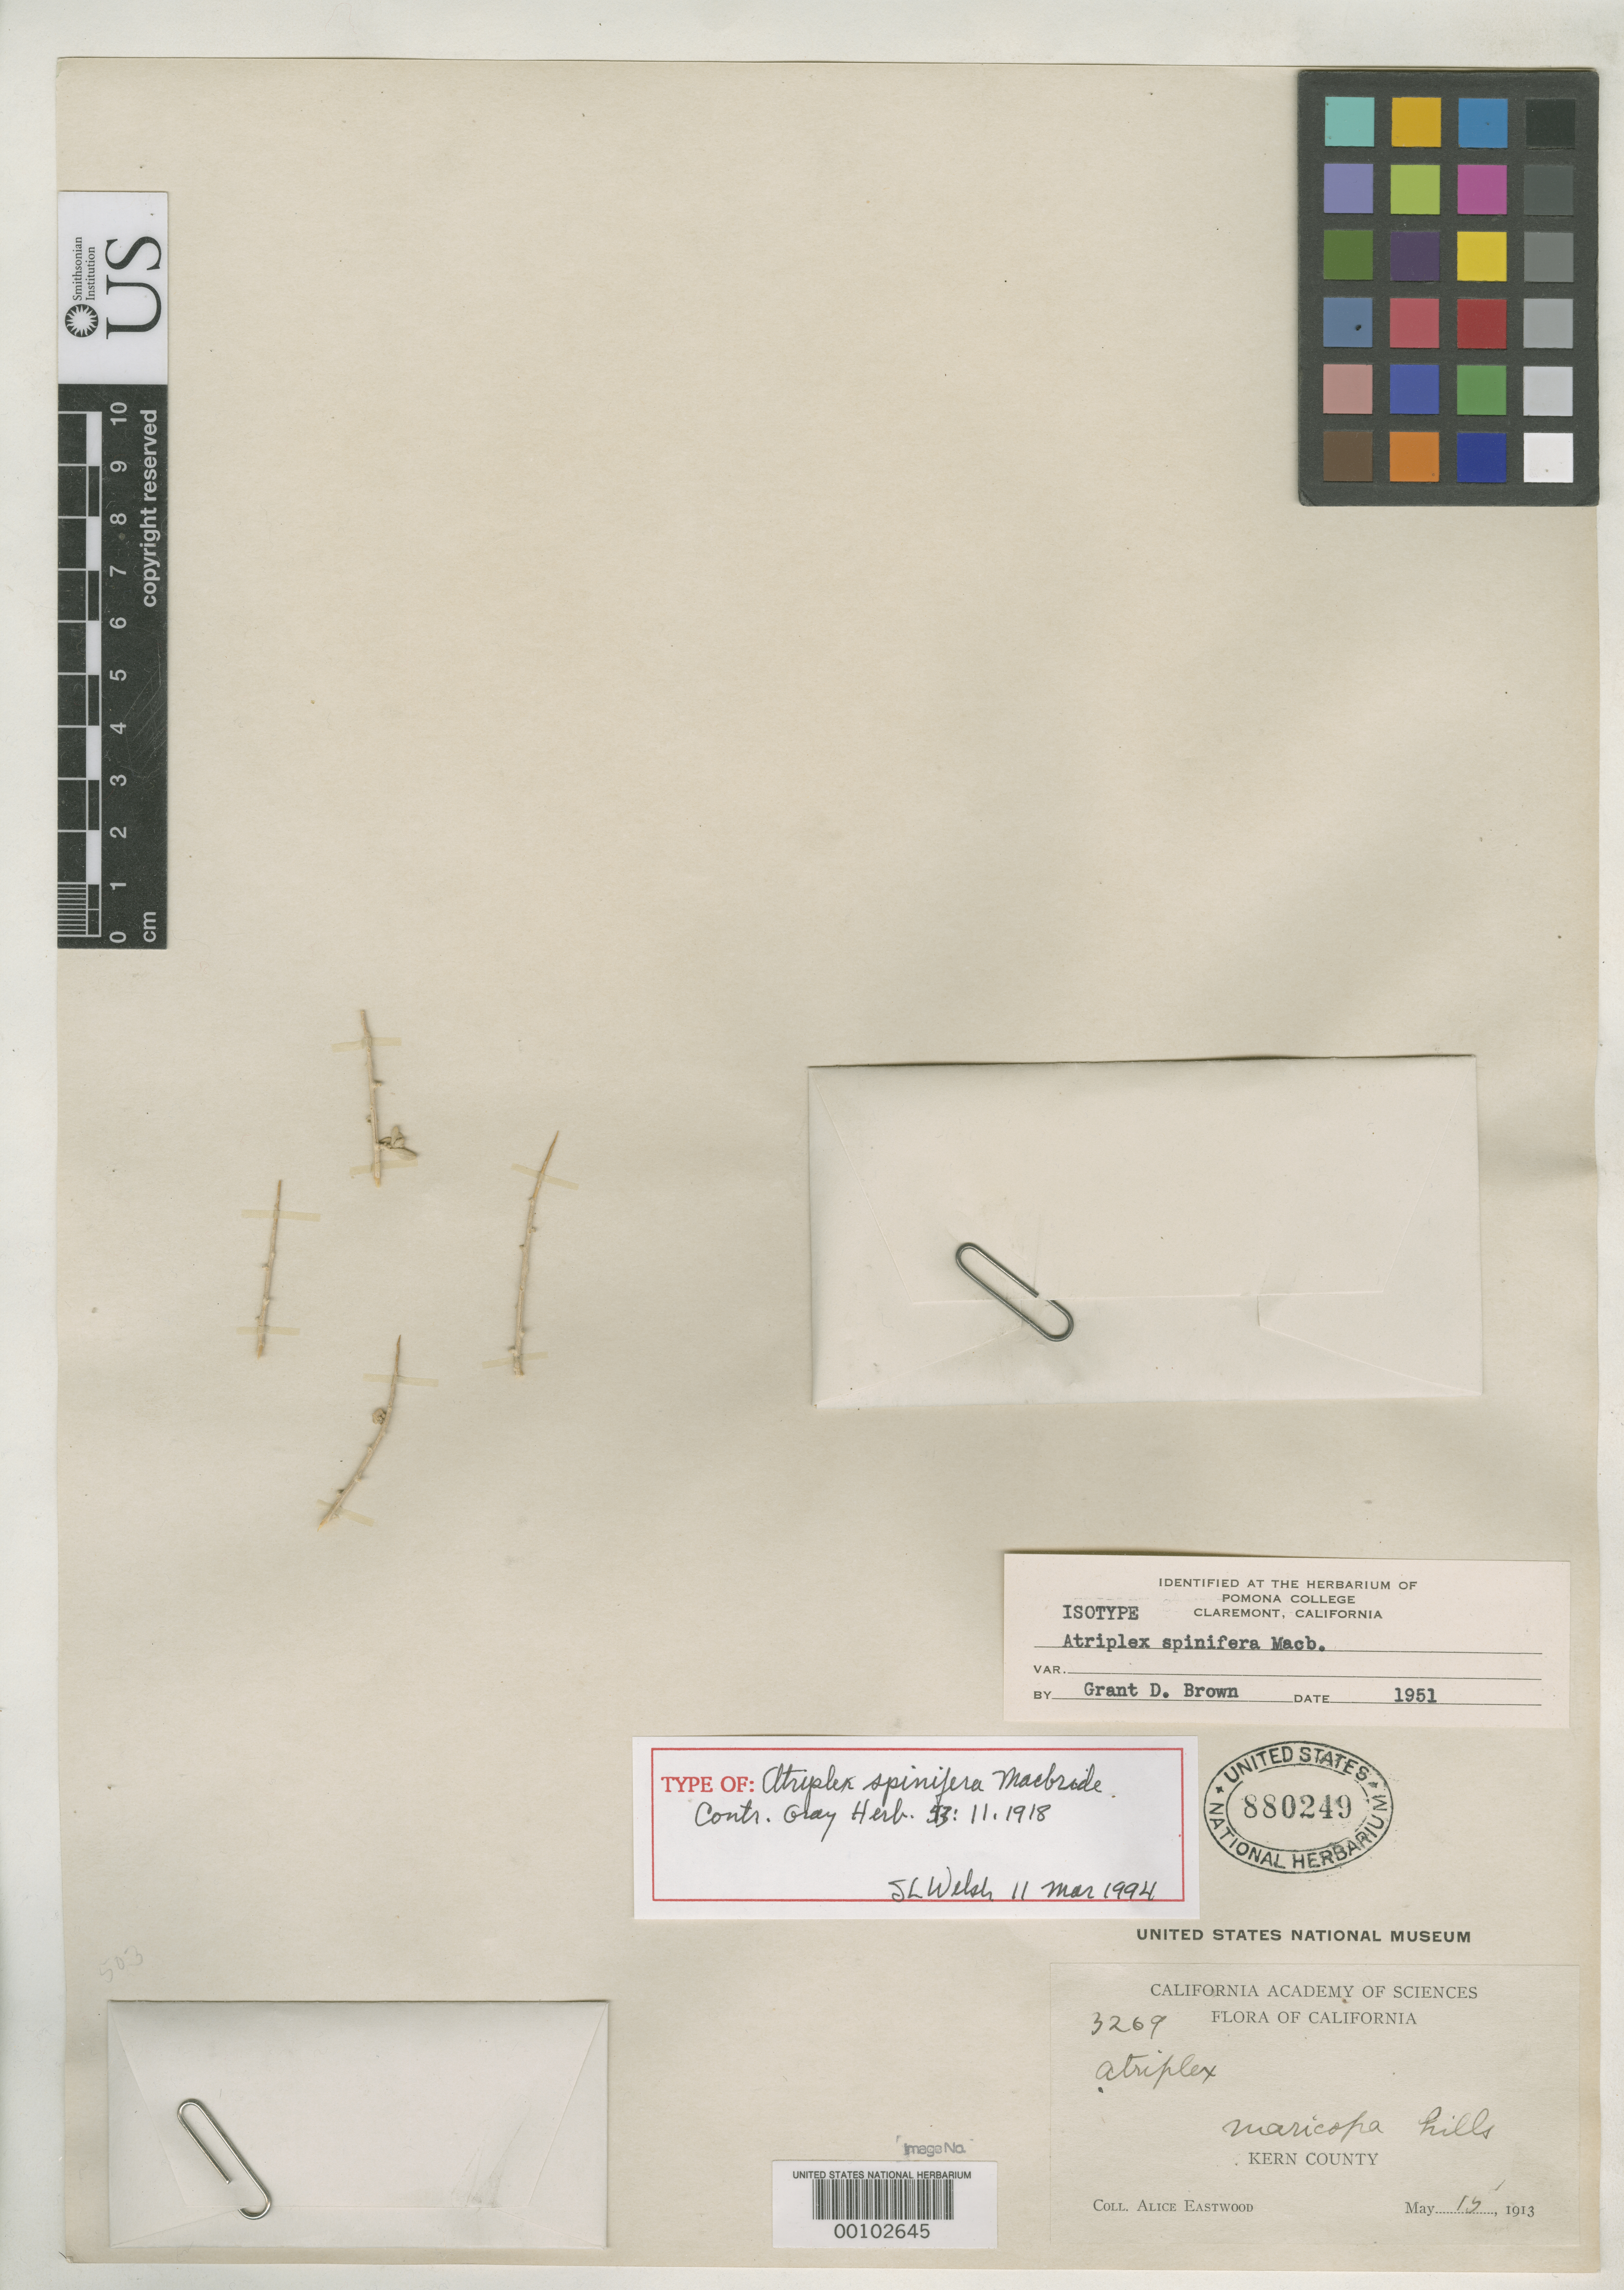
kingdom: Plantae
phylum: Tracheophyta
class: Magnoliopsida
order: Caryophyllales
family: Amaranthaceae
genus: Atriplex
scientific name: Atriplex spinifera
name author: J.F. Macbr.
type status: Isotype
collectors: A. Eastwood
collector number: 3269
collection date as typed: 15 May 1913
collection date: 1913-05-15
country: United States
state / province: California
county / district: Kern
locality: Maricopa Hills.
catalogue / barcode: US 880249